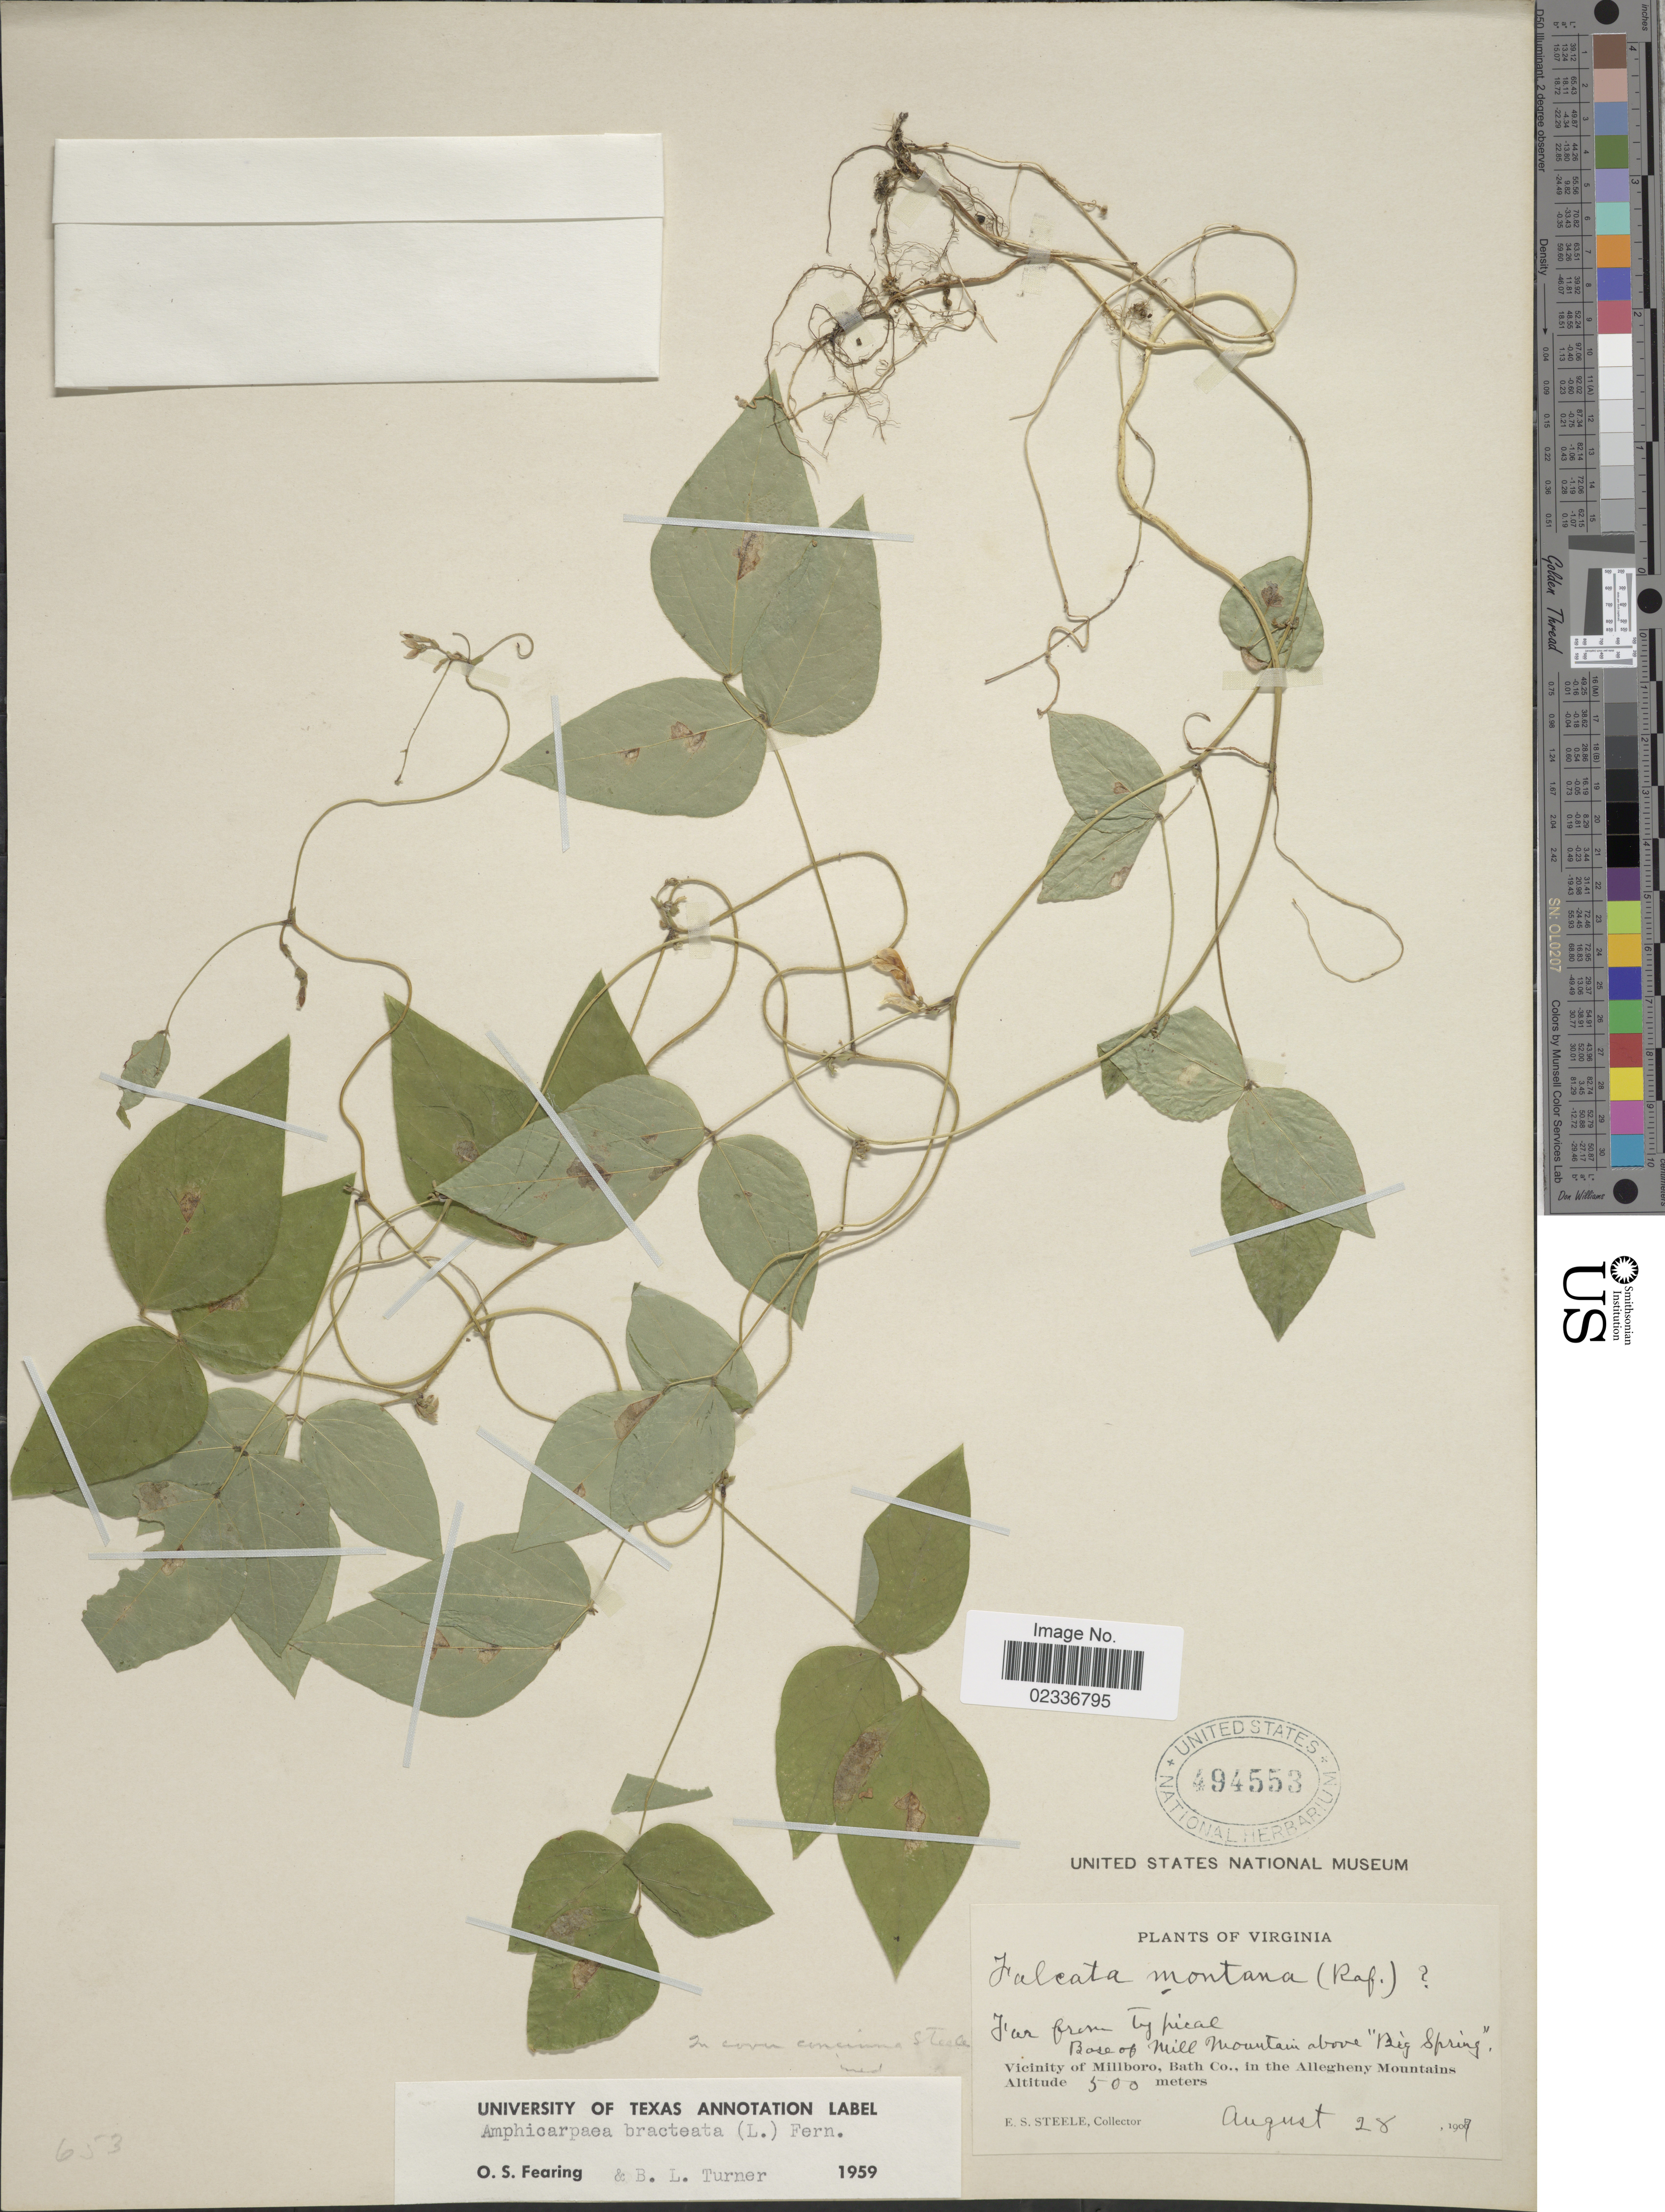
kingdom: Plantae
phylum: Tracheophyta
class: Magnoliopsida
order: Fabales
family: Fabaceae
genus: Amphicarpaea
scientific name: Amphicarpaea bracteata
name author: (L.) Fernald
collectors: E. Steele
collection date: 1907-08-28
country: United States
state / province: Virginia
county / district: Bath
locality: Far from Typical, Base of Mill Mountain above "Big Spring", vicinity of Millboro, Bath Co., in the Allegheny Mountains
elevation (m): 500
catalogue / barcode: US 494553